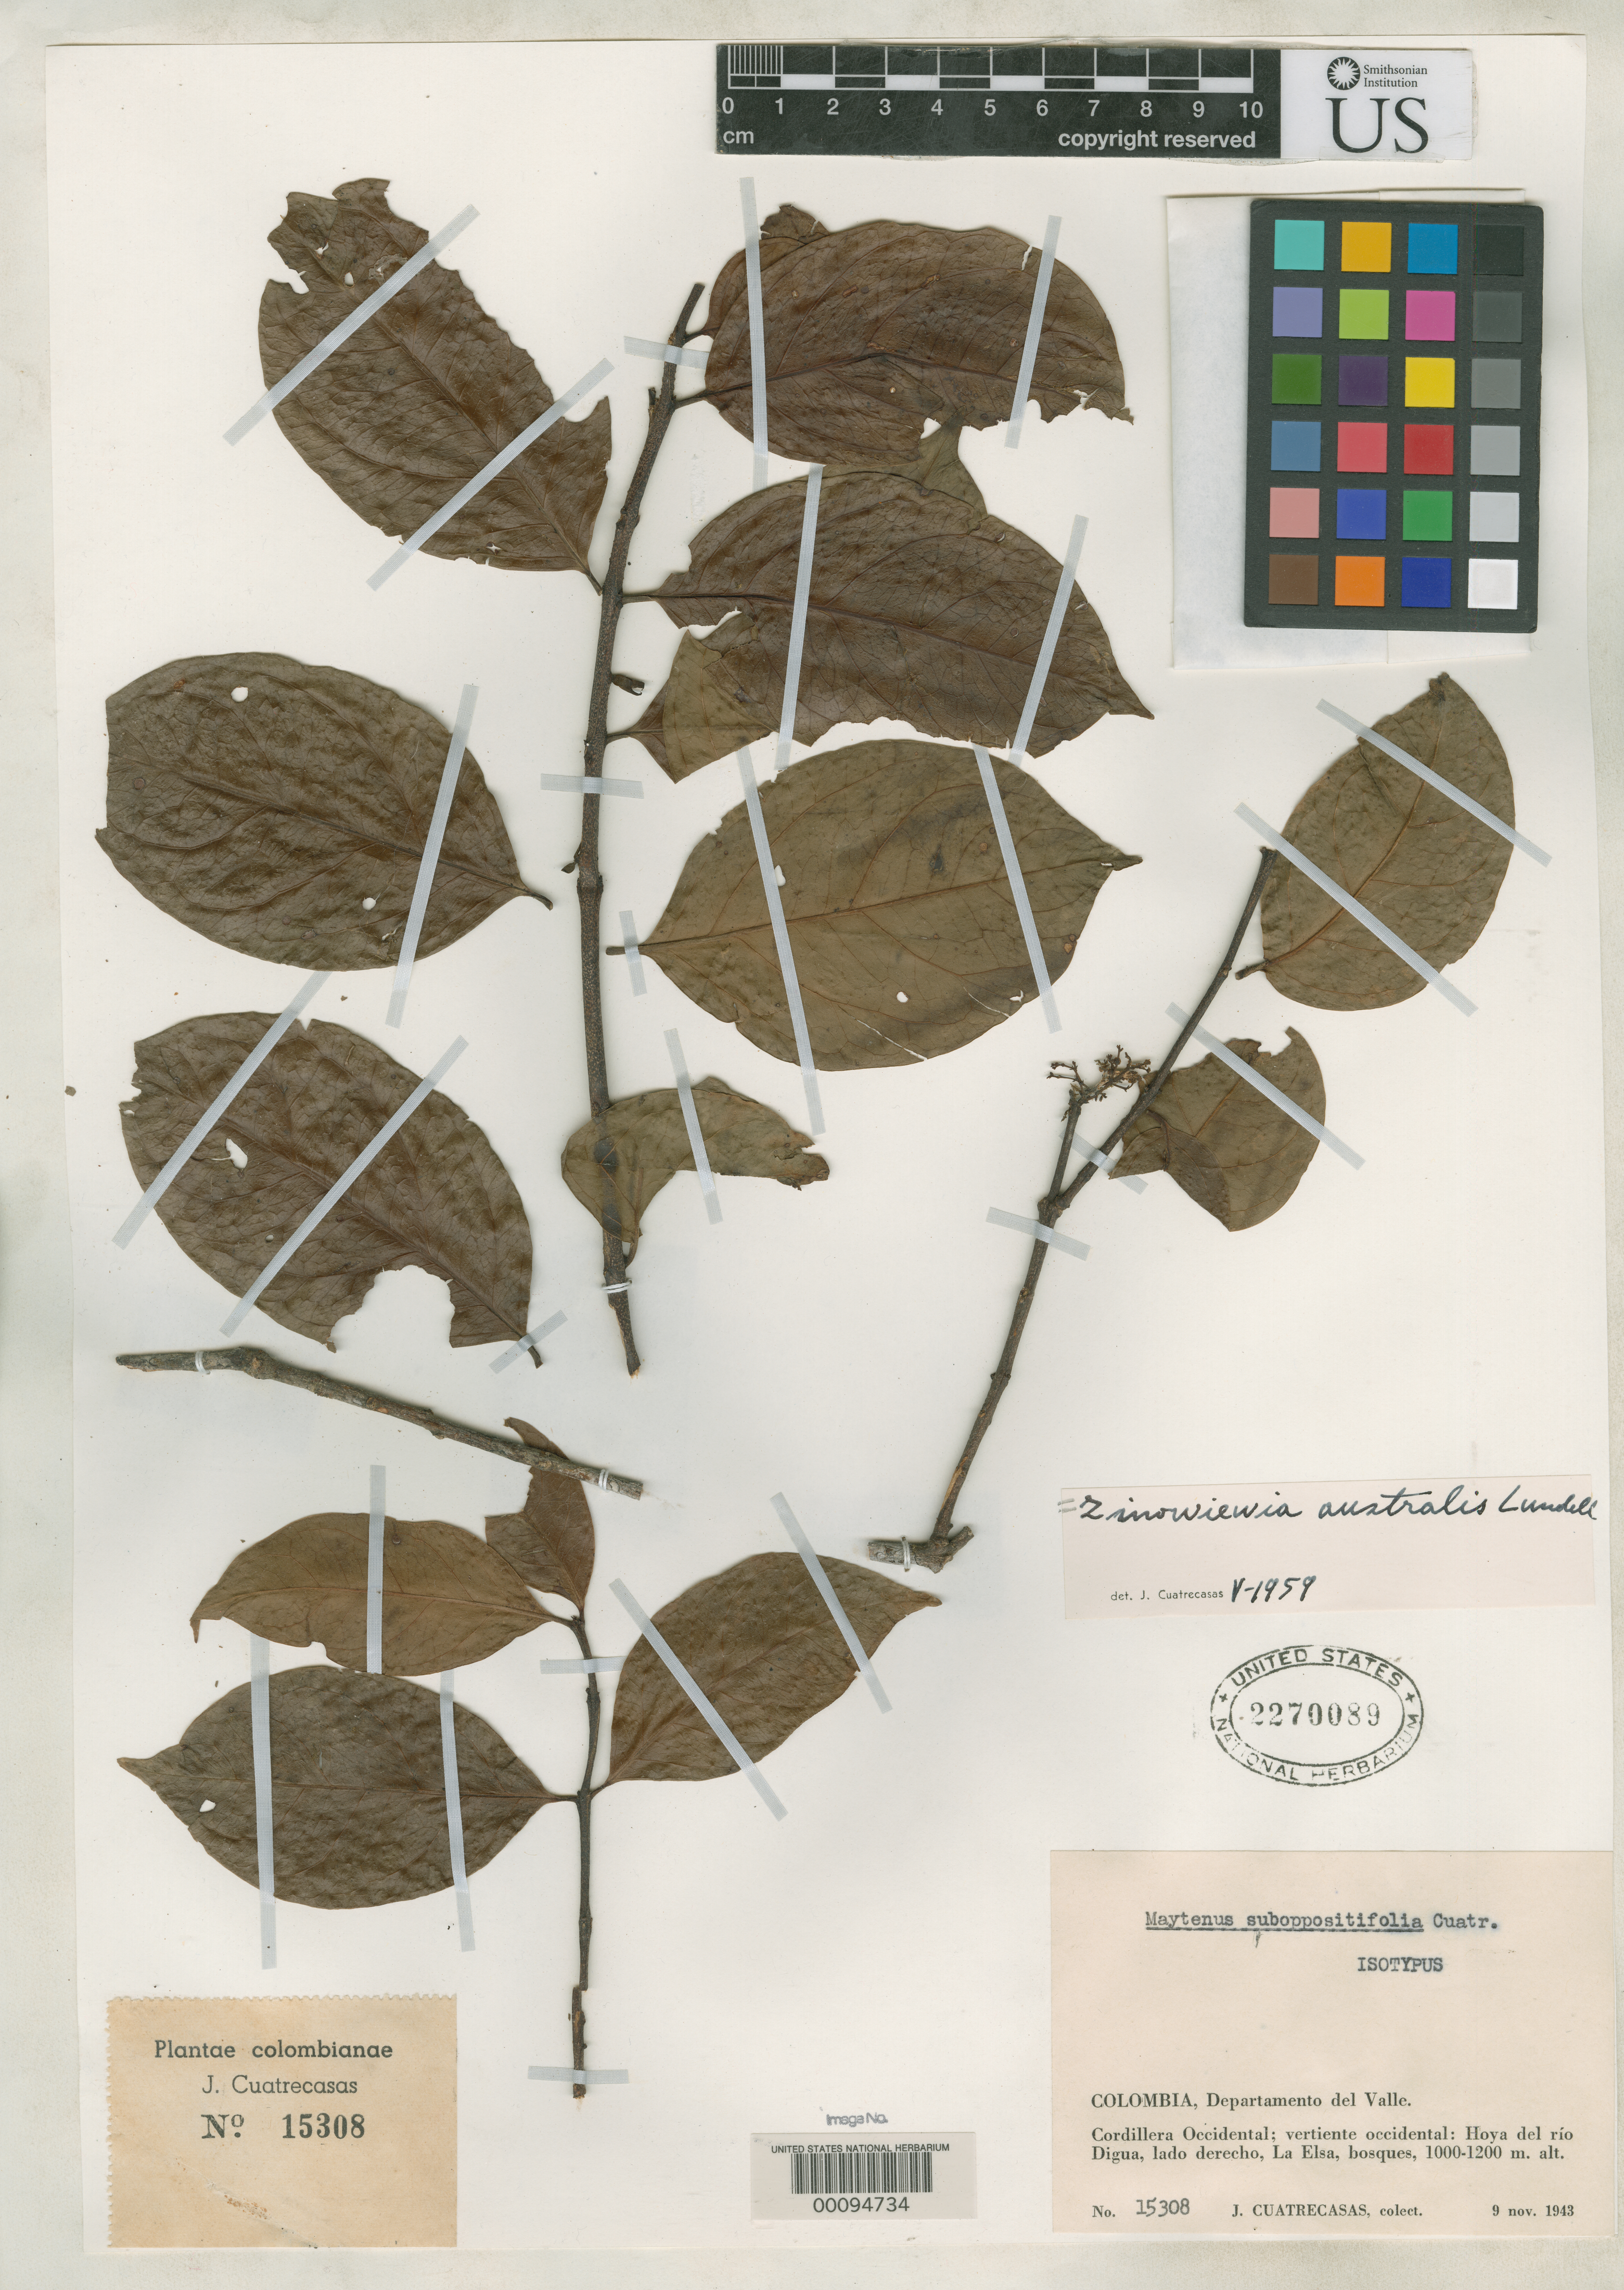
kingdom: Plantae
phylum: Tracheophyta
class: Magnoliopsida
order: Celastrales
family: Celastraceae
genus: Maytenus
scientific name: Maytenus suboppositifolia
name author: Cuatrec.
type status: Isotype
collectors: J. Cuatrecasas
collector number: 15308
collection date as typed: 09 Nov 1943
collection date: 1943-11-09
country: Colombia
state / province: Valle del Cauca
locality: La Elsa.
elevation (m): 1000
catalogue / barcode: US 2270089